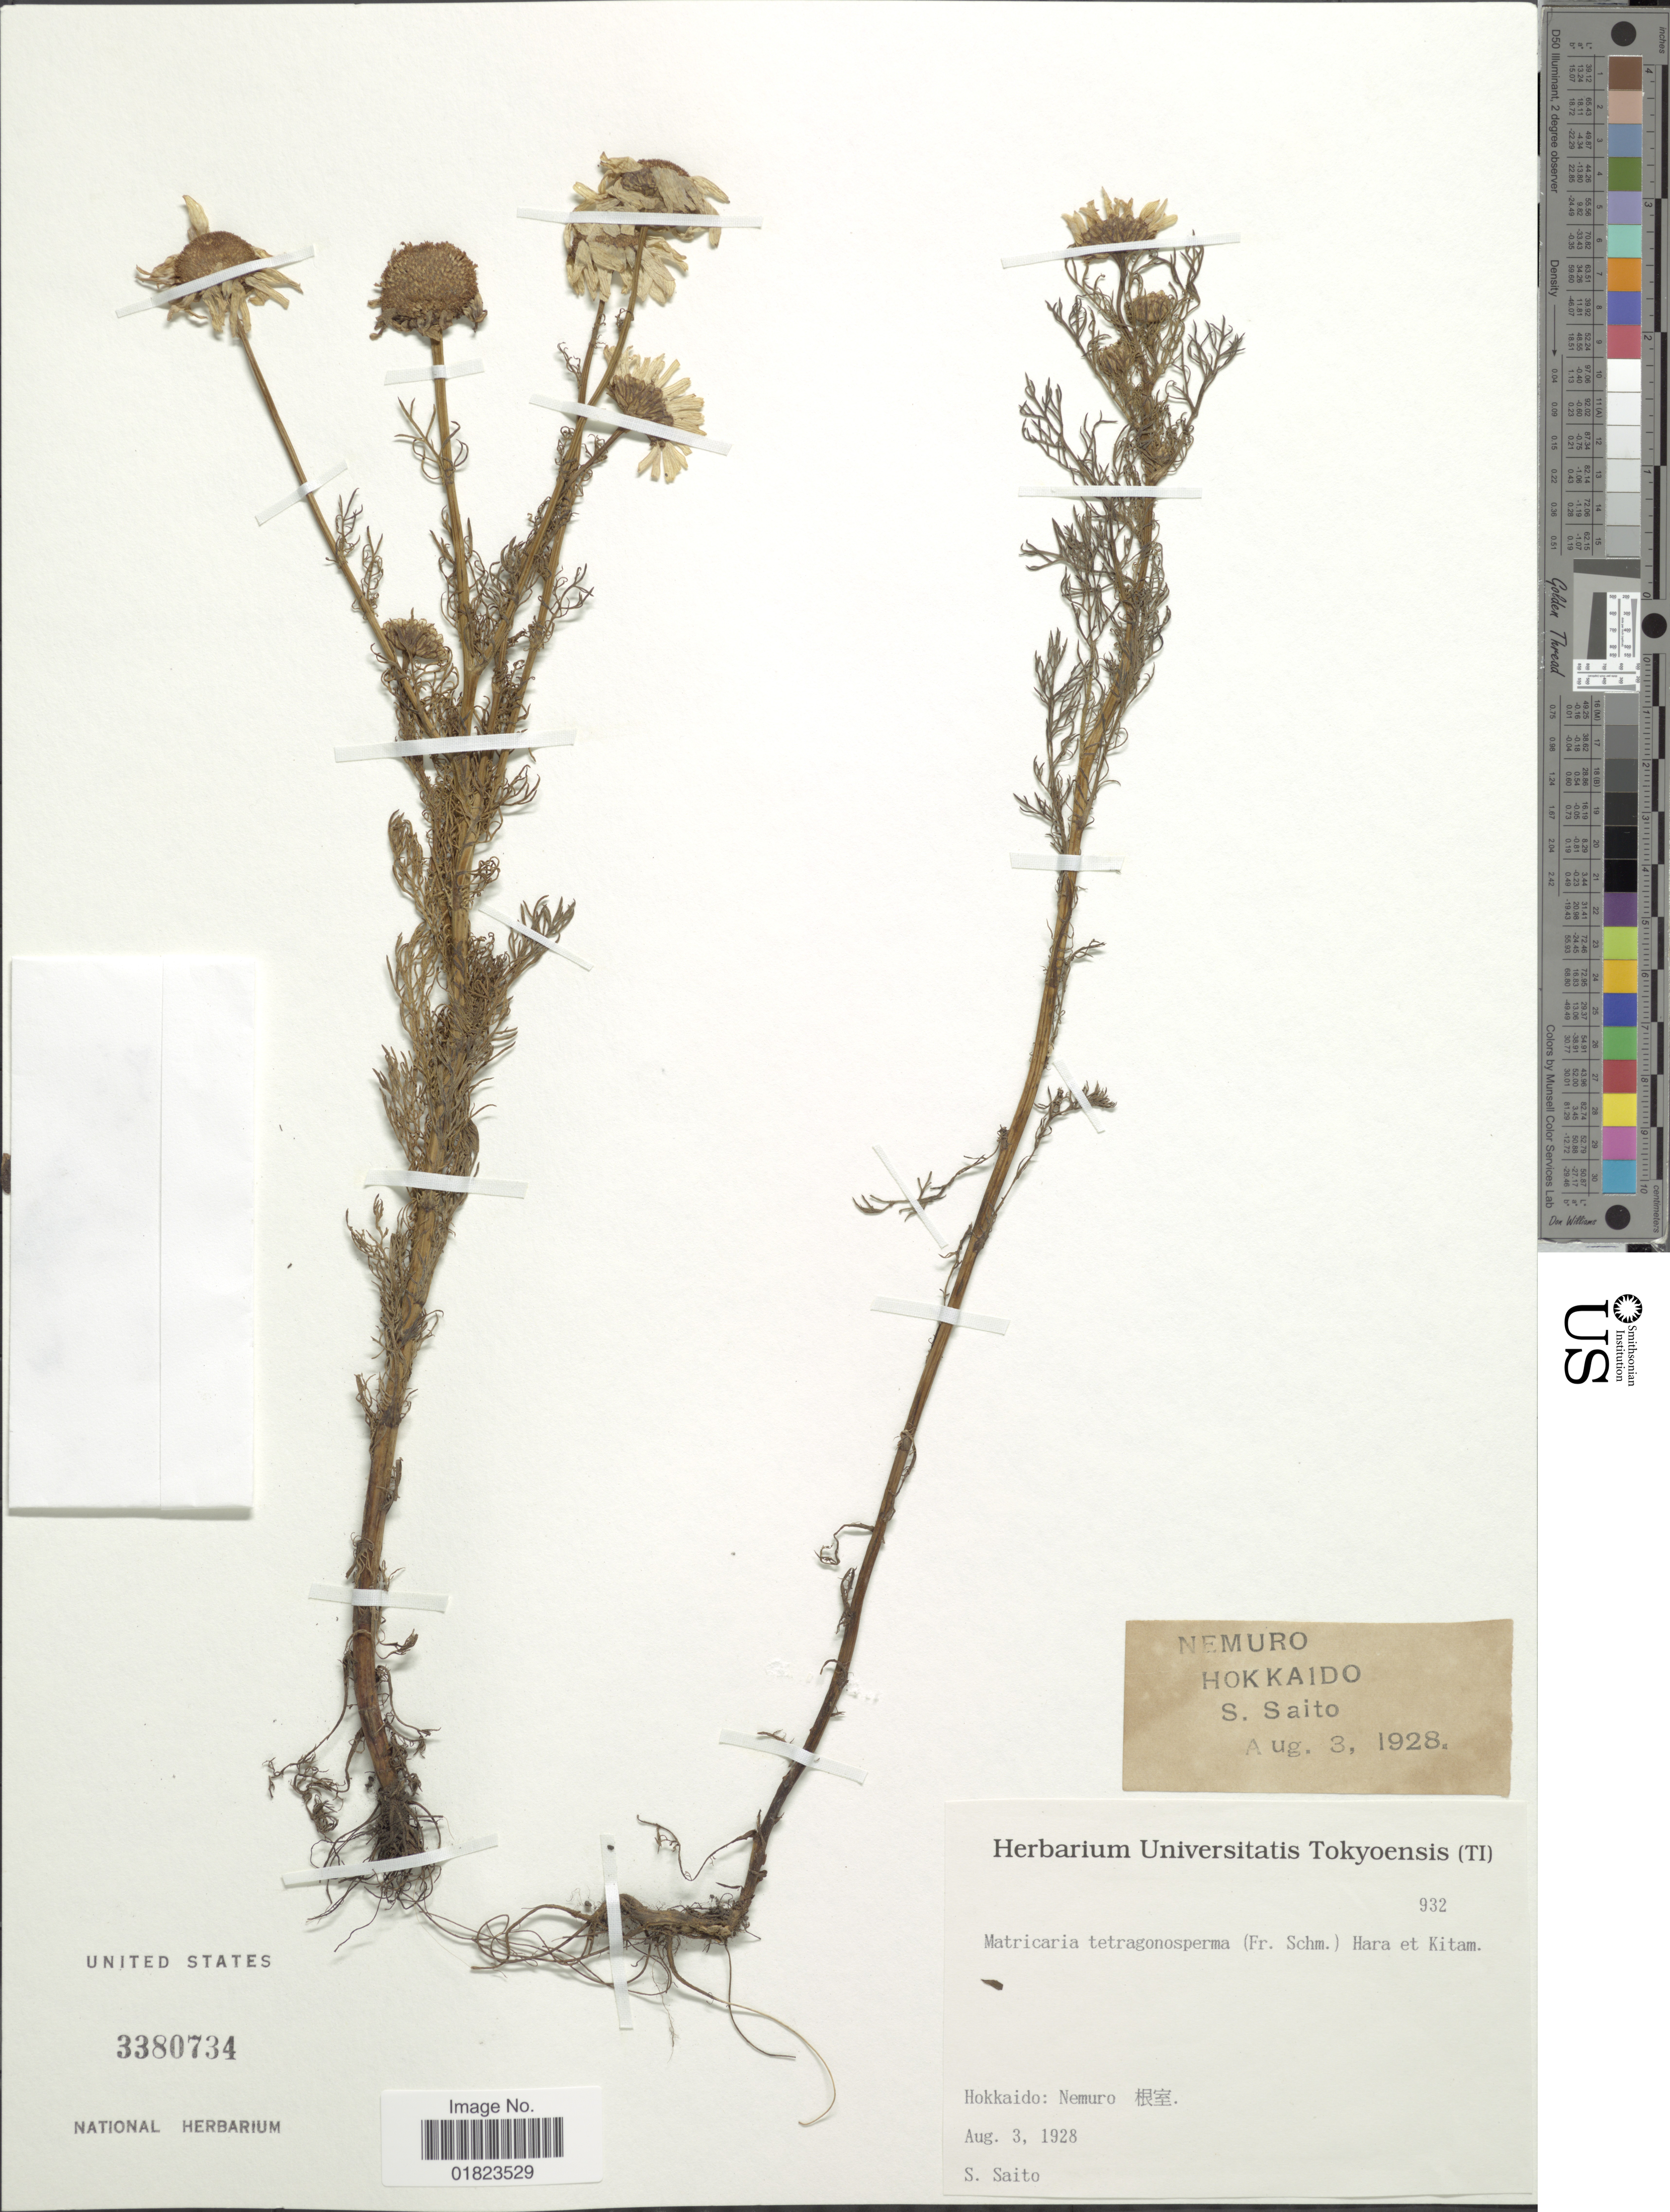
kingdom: Plantae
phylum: Tracheophyta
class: Magnoliopsida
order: Asterales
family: Asteraceae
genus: Tripleurospermum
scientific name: Tripleurospermum tetragonospermum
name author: (F. Schmidt) Pobed.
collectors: S. Saito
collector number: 932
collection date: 1928-08-03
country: Japan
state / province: Hokkaidō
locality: Hokkaido: Nemuro X.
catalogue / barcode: US 3380734